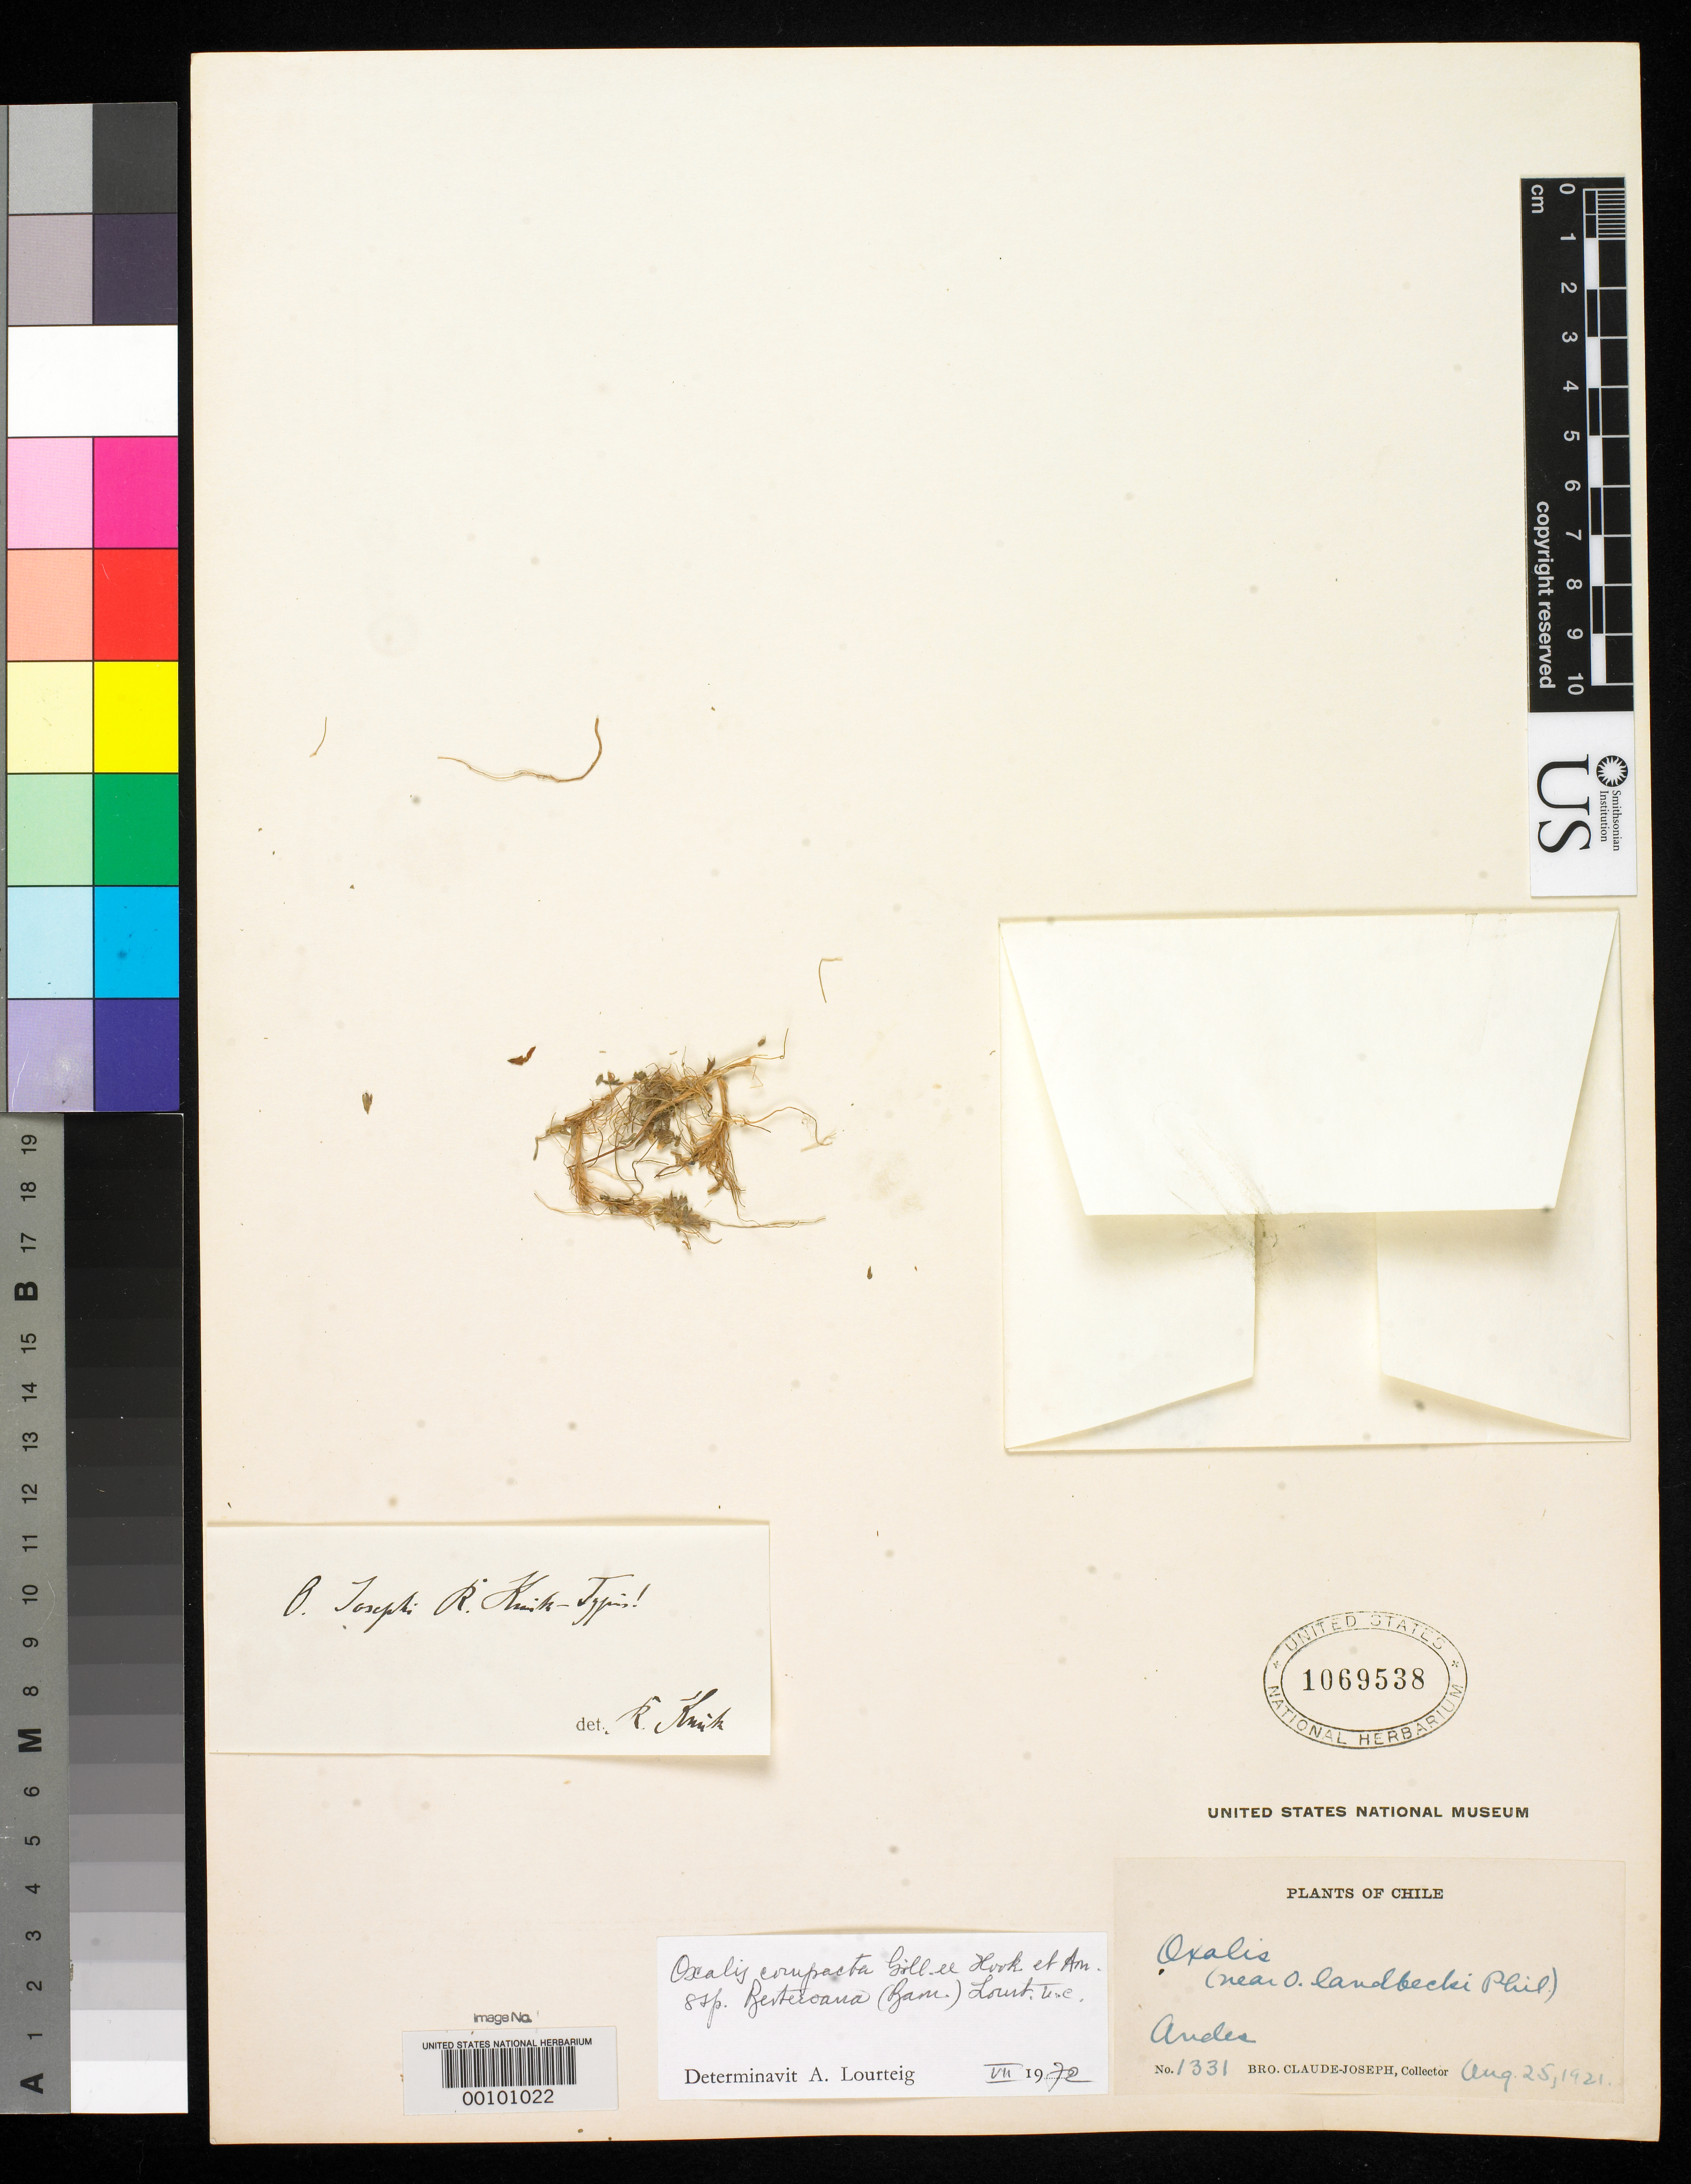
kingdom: Plantae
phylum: Tracheophyta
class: Magnoliopsida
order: Oxalidales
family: Oxalidaceae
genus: Oxalis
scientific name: Oxalis josephii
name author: R. Knuth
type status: Holotype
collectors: C. Joseph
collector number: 1331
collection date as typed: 25 Aug 1921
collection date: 1921-08-25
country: Chile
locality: Andengebiet.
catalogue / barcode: US 1069538